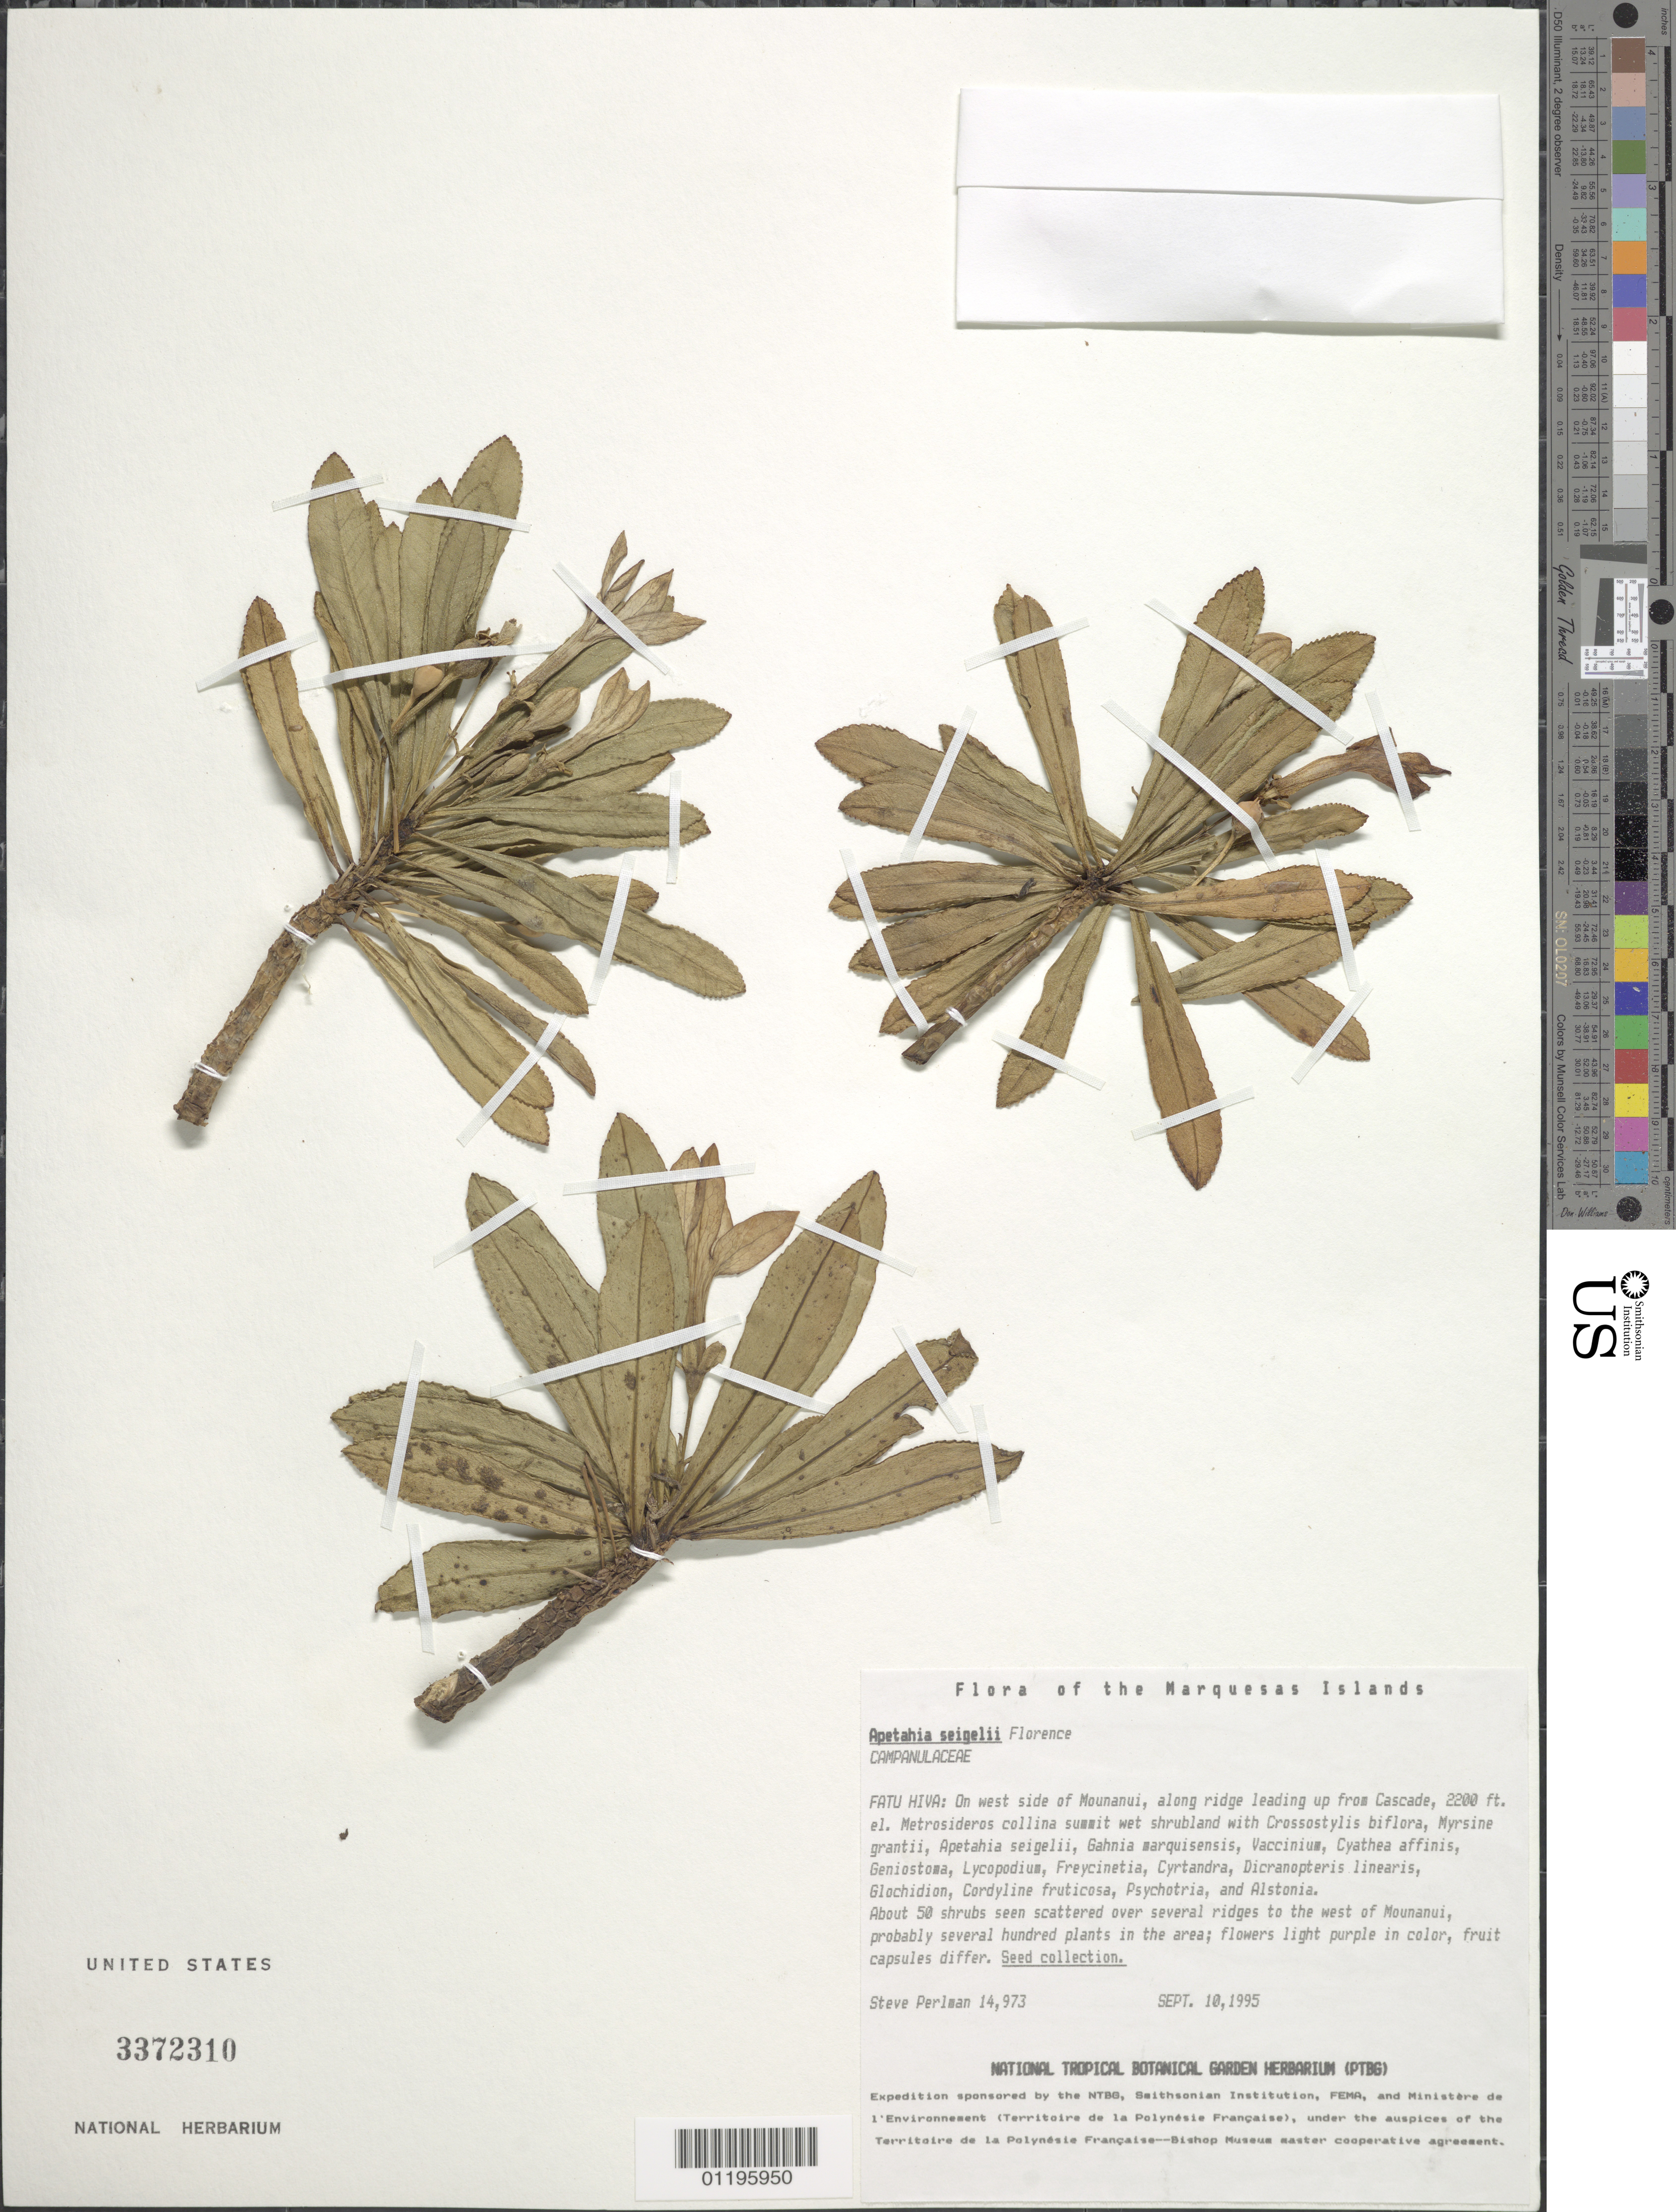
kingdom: Plantae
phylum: Tracheophyta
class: Magnoliopsida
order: Asterales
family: Campanulaceae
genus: Apetahia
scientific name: Apetahia seigelii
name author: J. Florence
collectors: S. P. Perlman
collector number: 14973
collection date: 1995-09-10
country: French Polynesia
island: Fatu Hiva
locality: On ridges W side of Mounanui, on ridge leading up from Cascade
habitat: In Metrosideros collina lowland wet shrubland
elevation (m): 671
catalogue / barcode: US 3372310